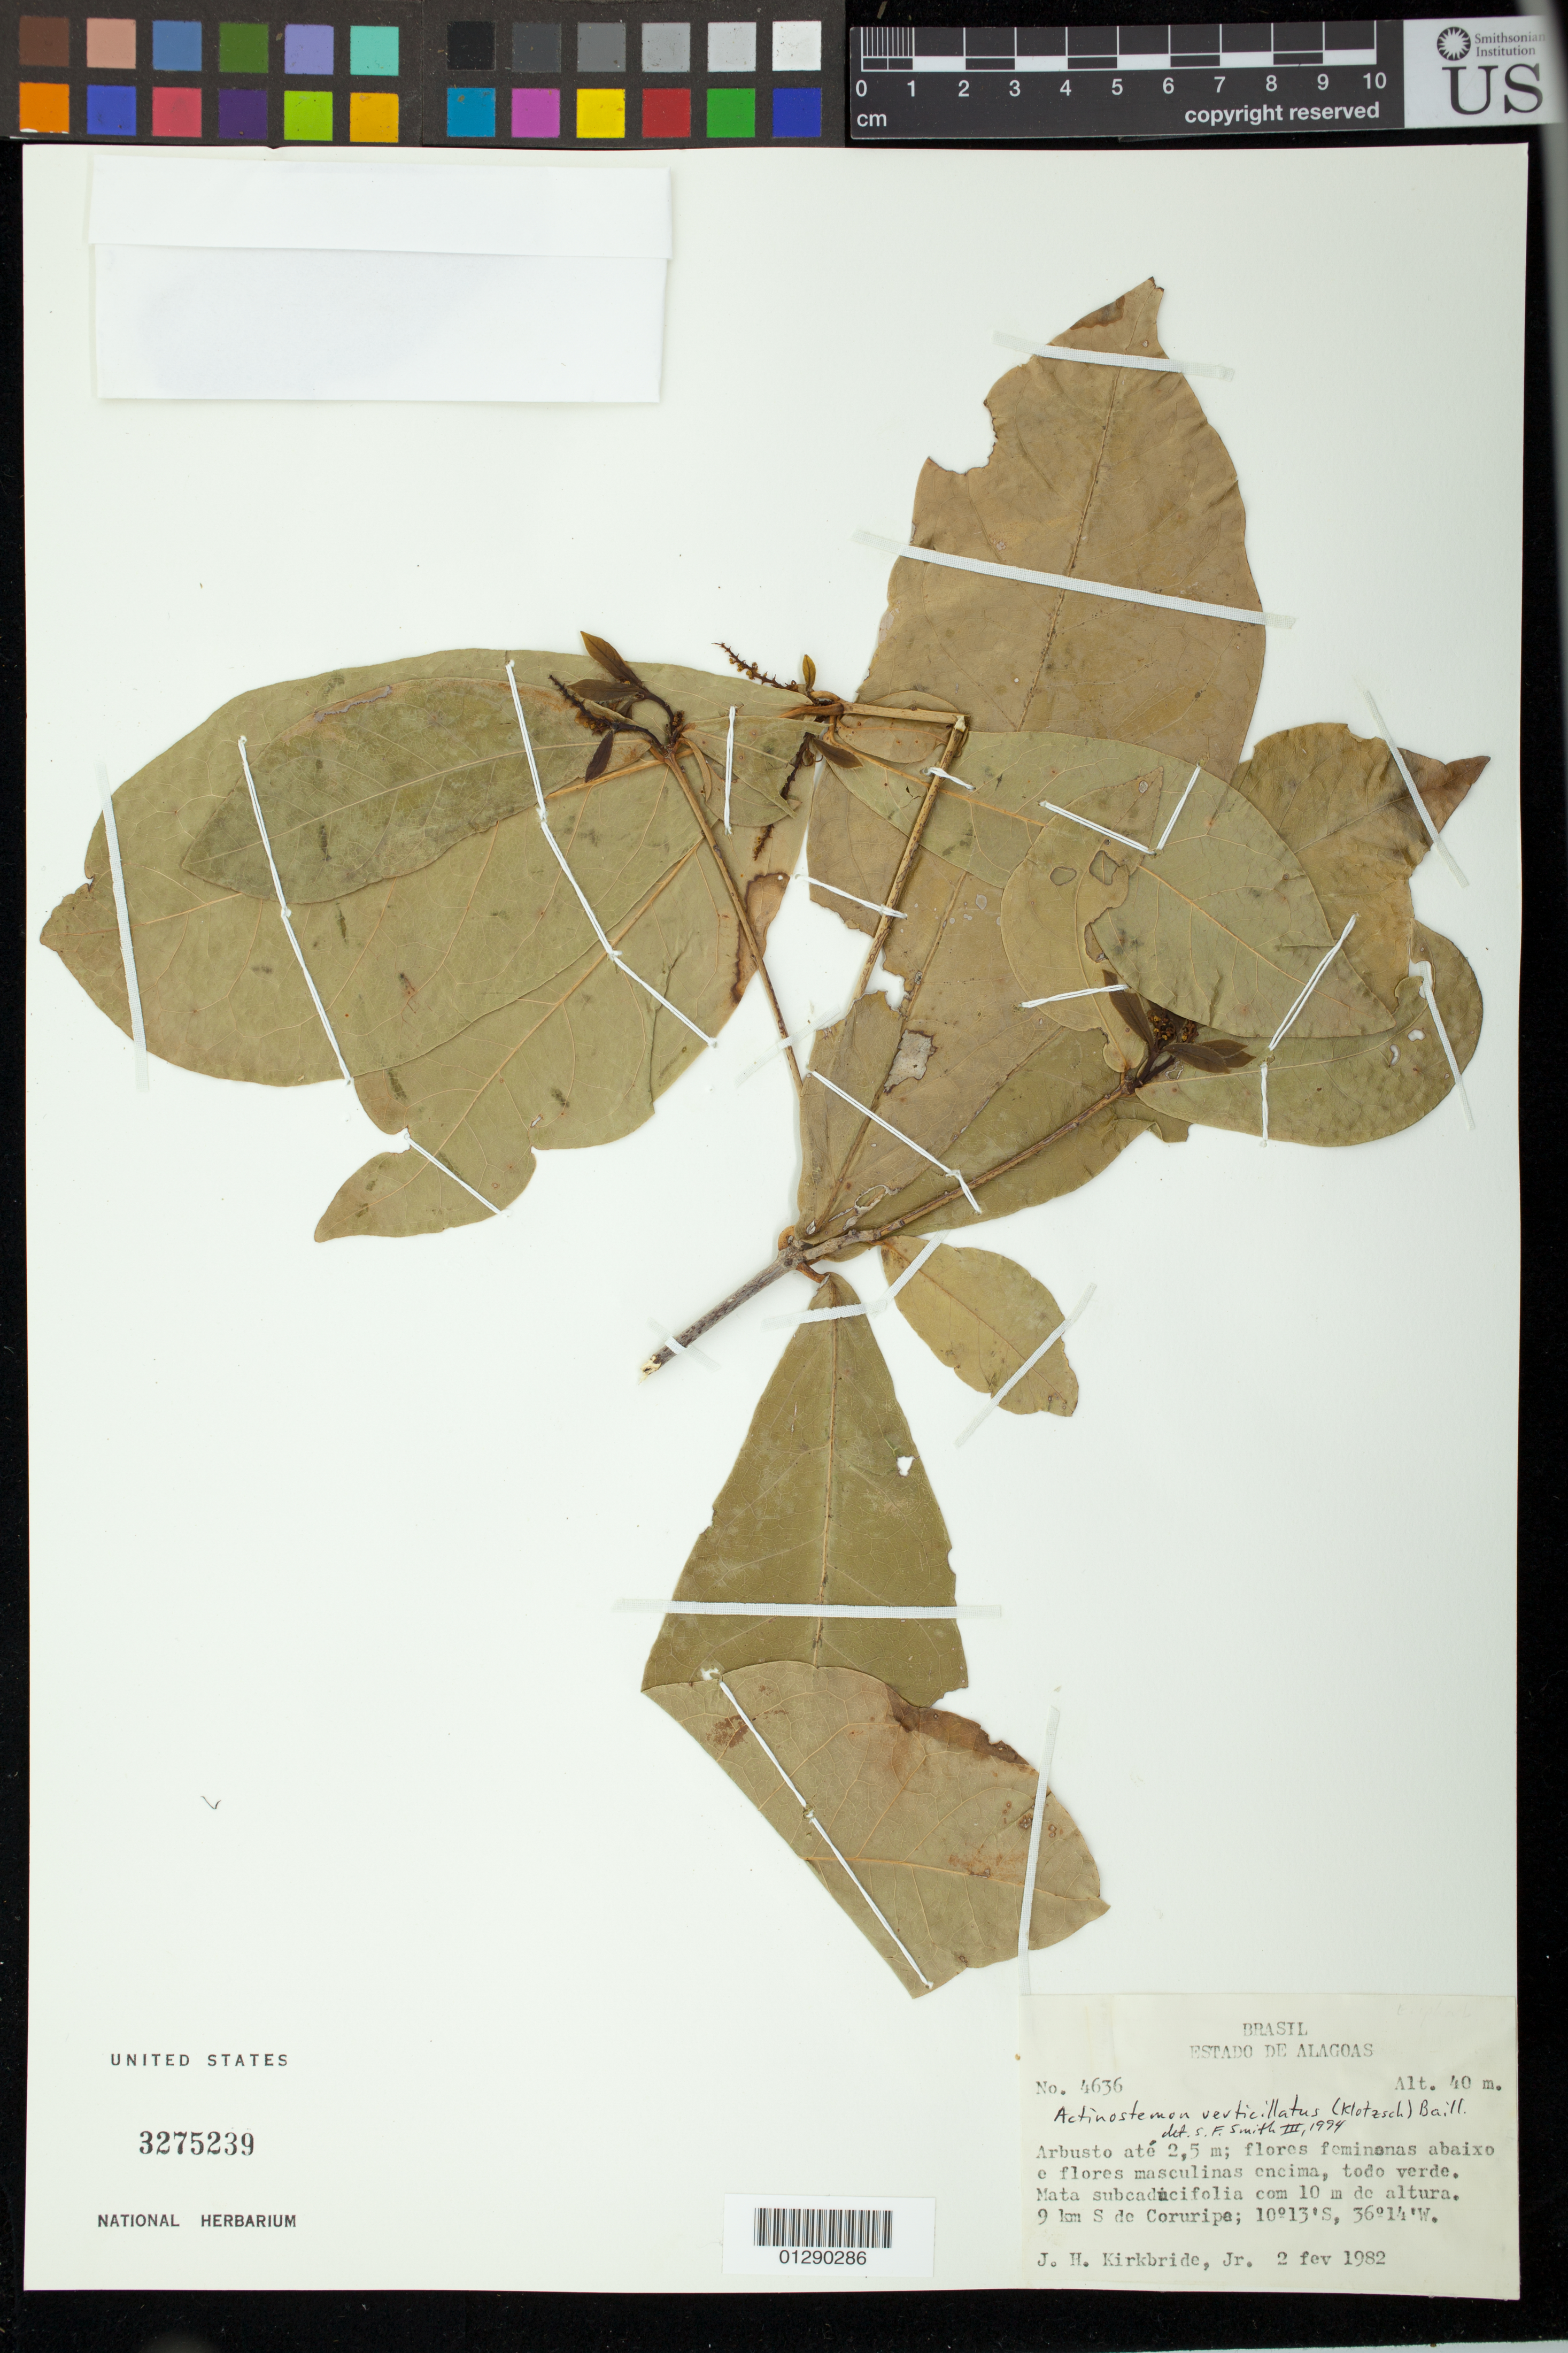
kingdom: Plantae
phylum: Tracheophyta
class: Magnoliopsida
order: Malpighiales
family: Euphorbiaceae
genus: Actinostemon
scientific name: Actinostemon verticillatus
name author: (Klotzsch) Baill.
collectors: J. H. Kirkbride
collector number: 4636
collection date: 1982-02-02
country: Brazil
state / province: Sao Paulo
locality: Alagoas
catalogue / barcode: US 3275239